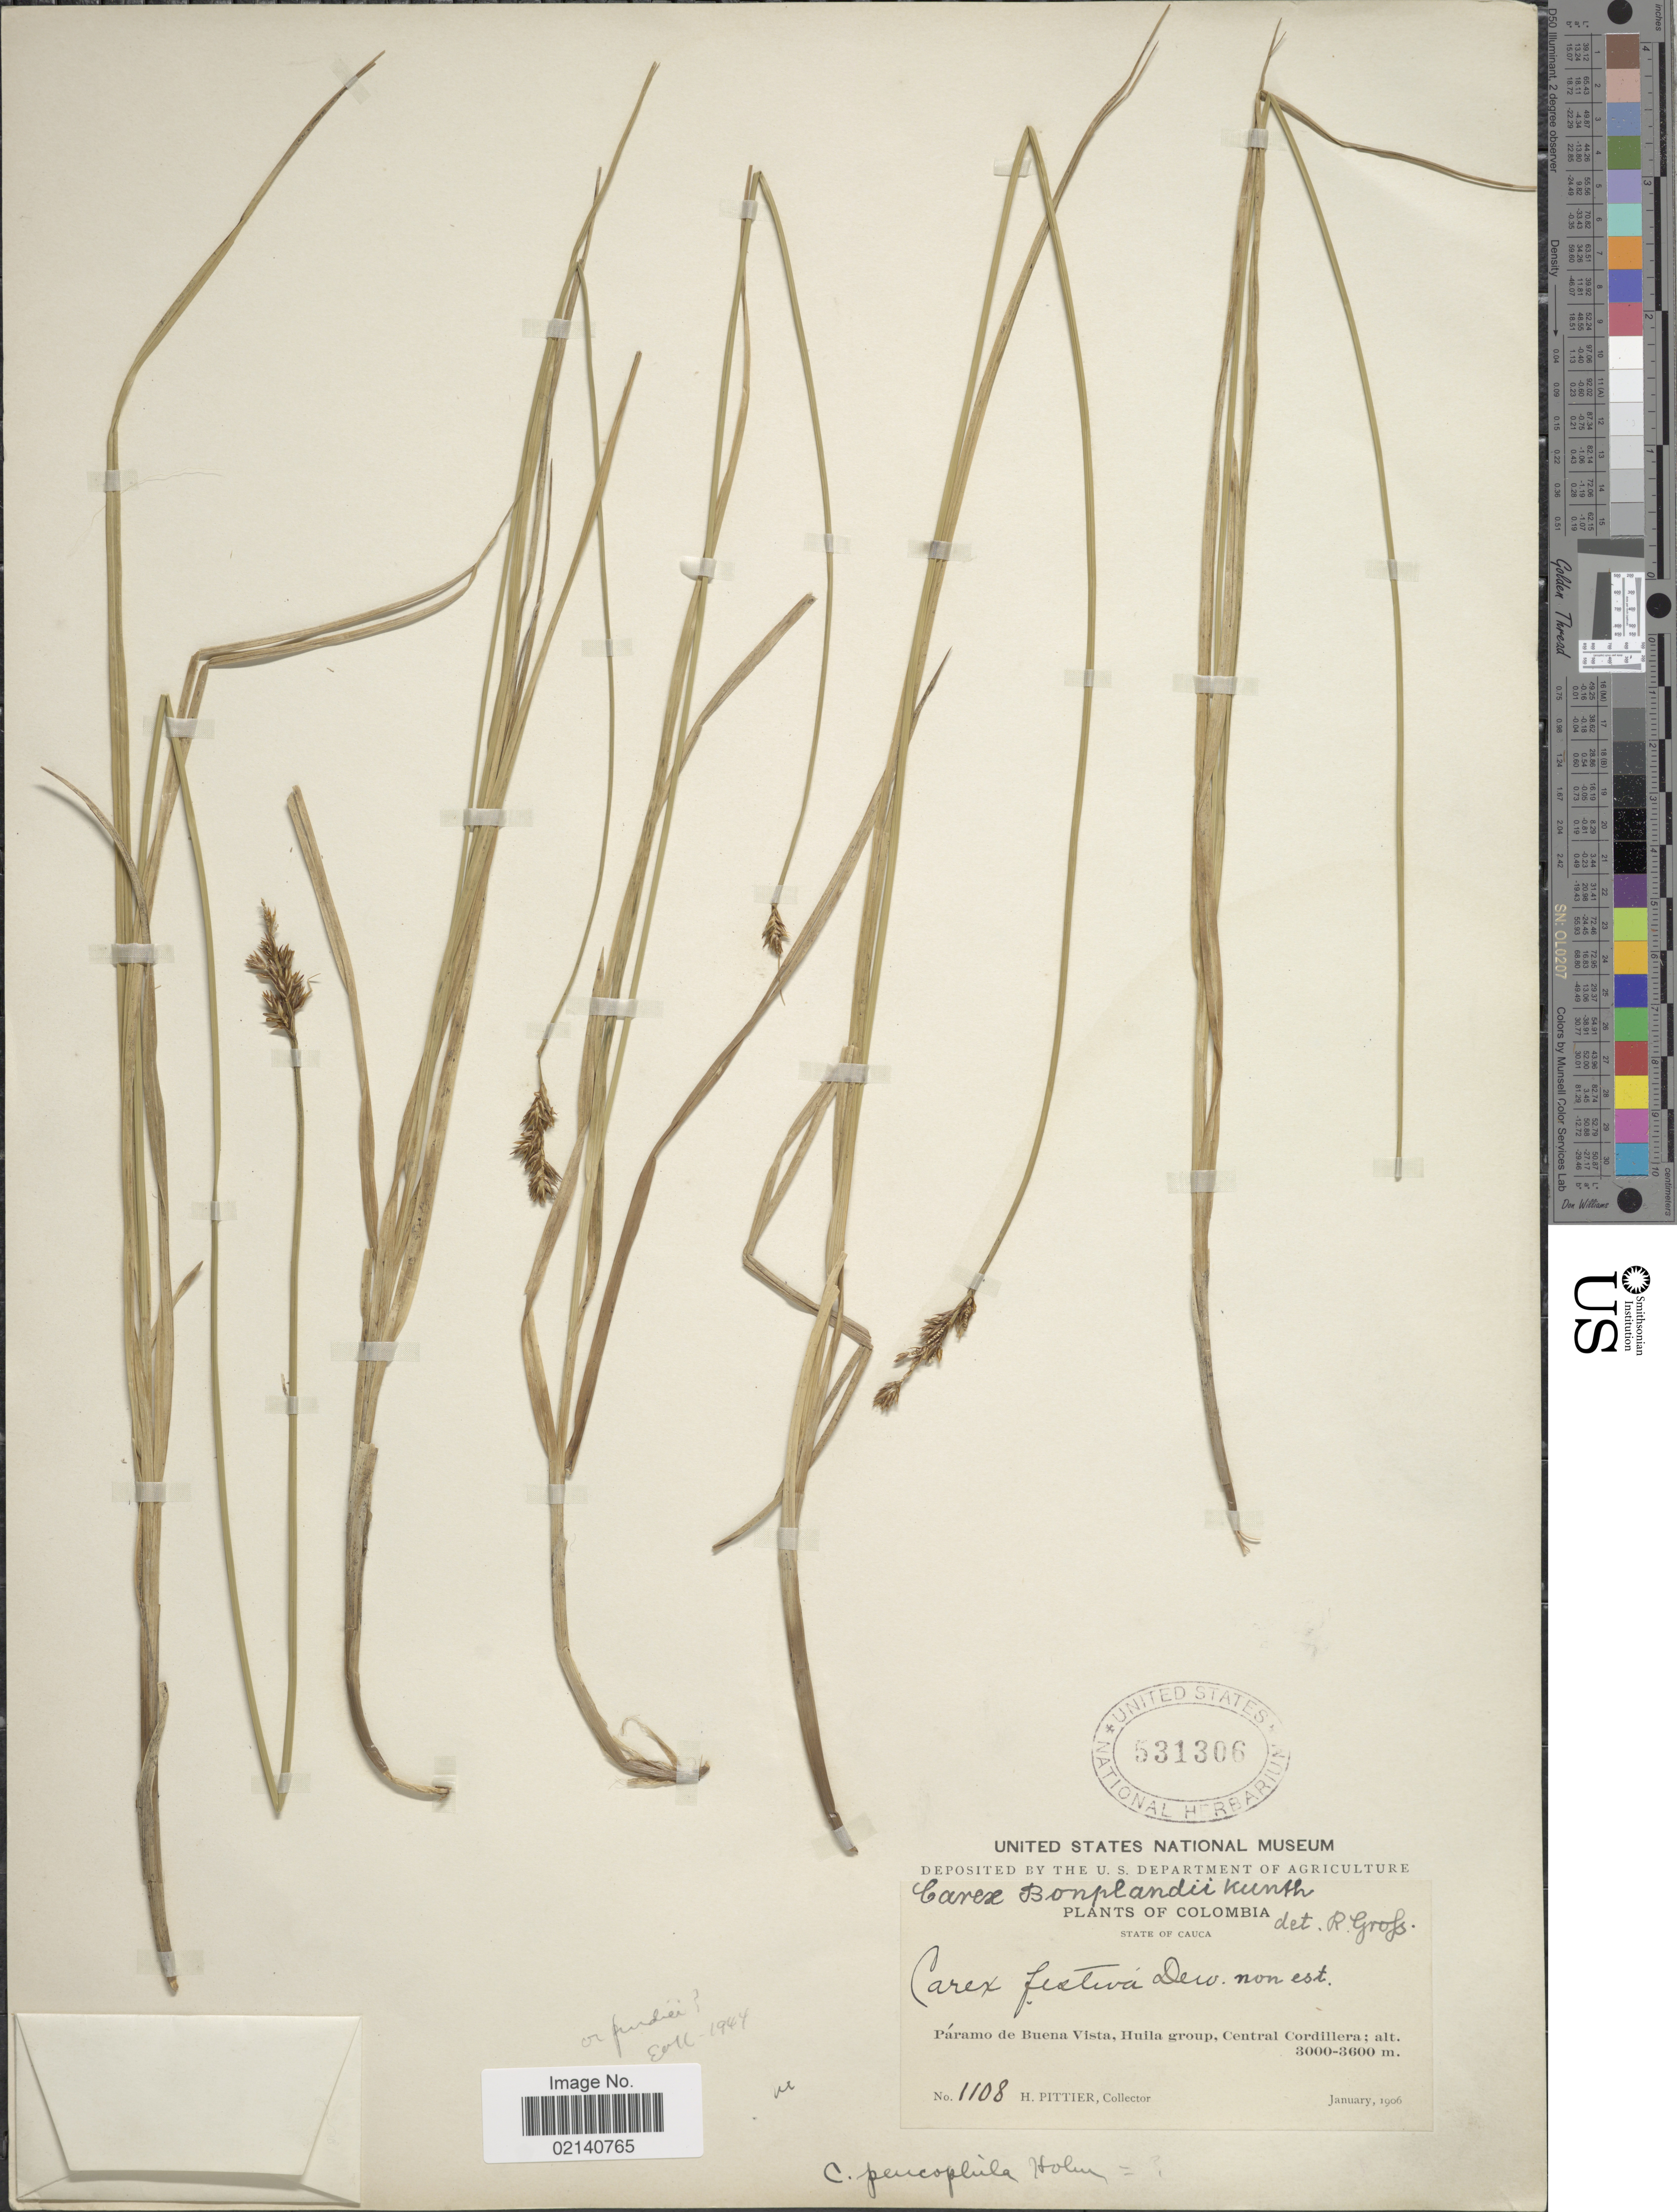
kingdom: Plantae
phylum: Tracheophyta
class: Liliopsida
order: Poales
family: Cyperaceae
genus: Carex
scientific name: Carex bonplandii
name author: Kunth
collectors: H. F. Pittier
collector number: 1108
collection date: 1906-01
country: Colombia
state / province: Cauca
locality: Paramo de Buena Vista, Huila group, Central Cordillera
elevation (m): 3000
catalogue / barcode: US 531306